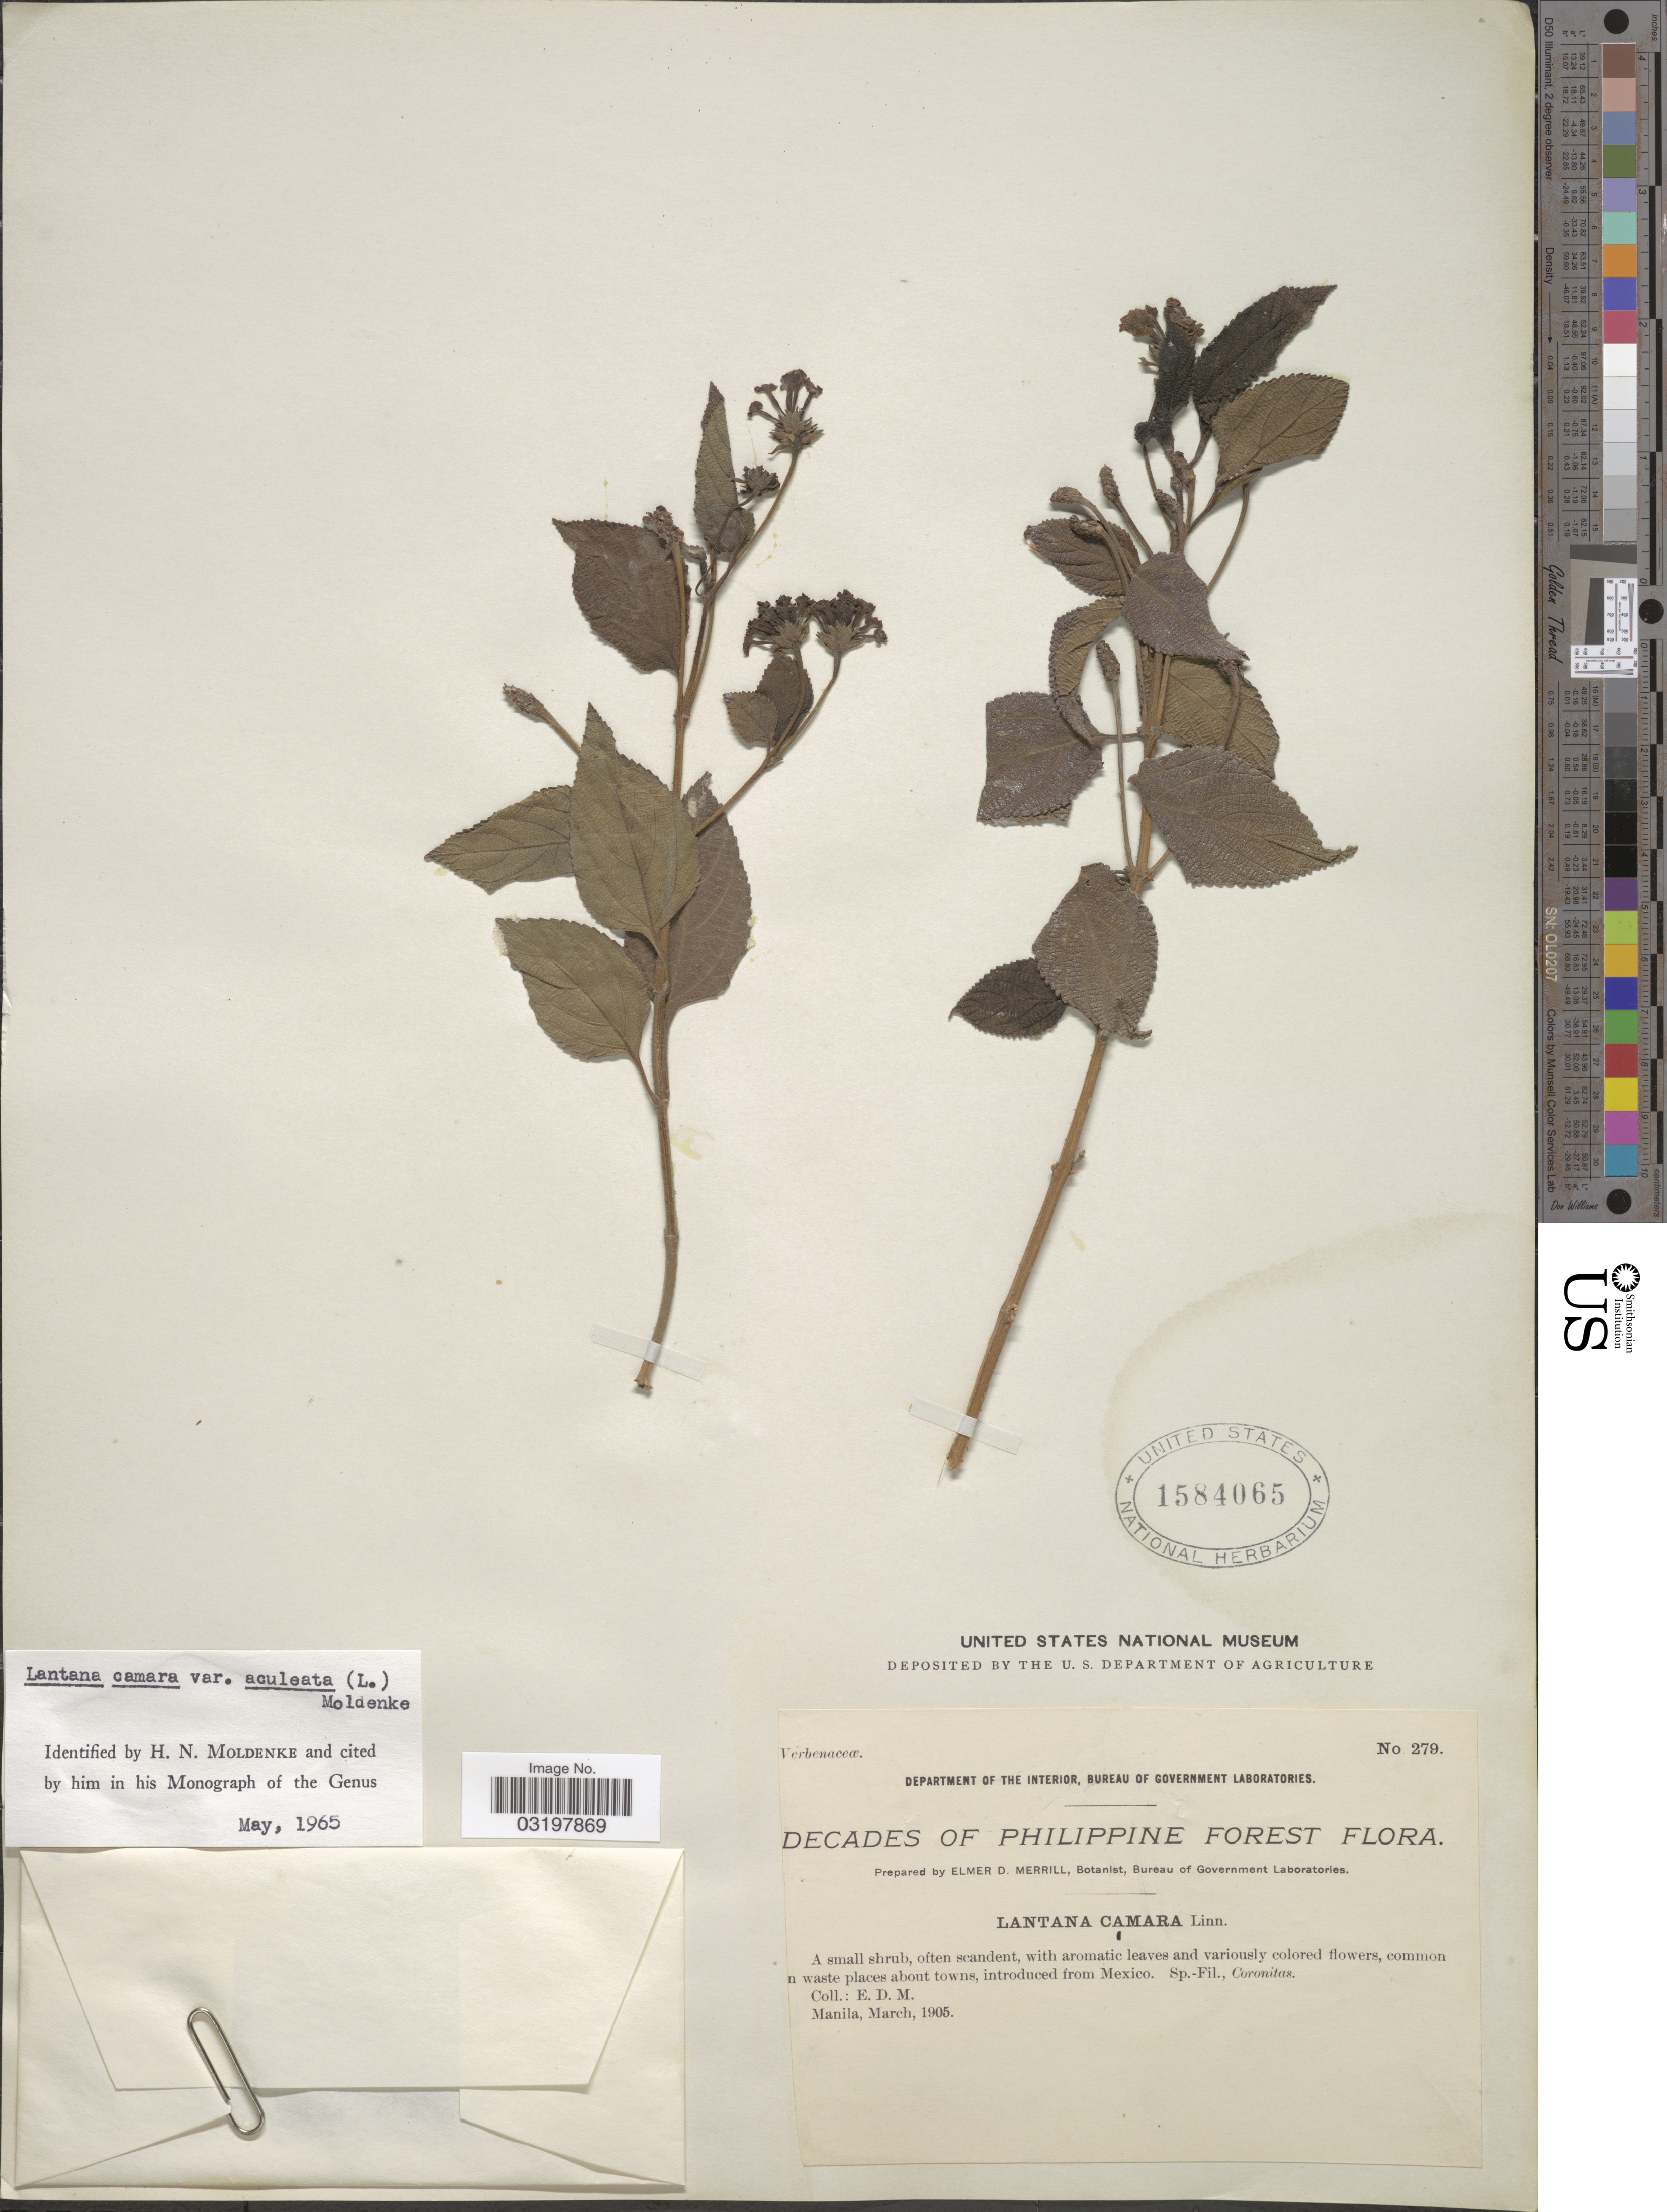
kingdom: Plantae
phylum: Tracheophyta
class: Magnoliopsida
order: Lamiales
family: Verbenaceae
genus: Lantana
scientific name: Lantana camara var. aculeata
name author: (L.) Moldenke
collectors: E. D. Merrill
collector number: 279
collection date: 1905-03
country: Philippines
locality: Decades of Philippine Forest. Manila.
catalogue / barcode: US 1584065